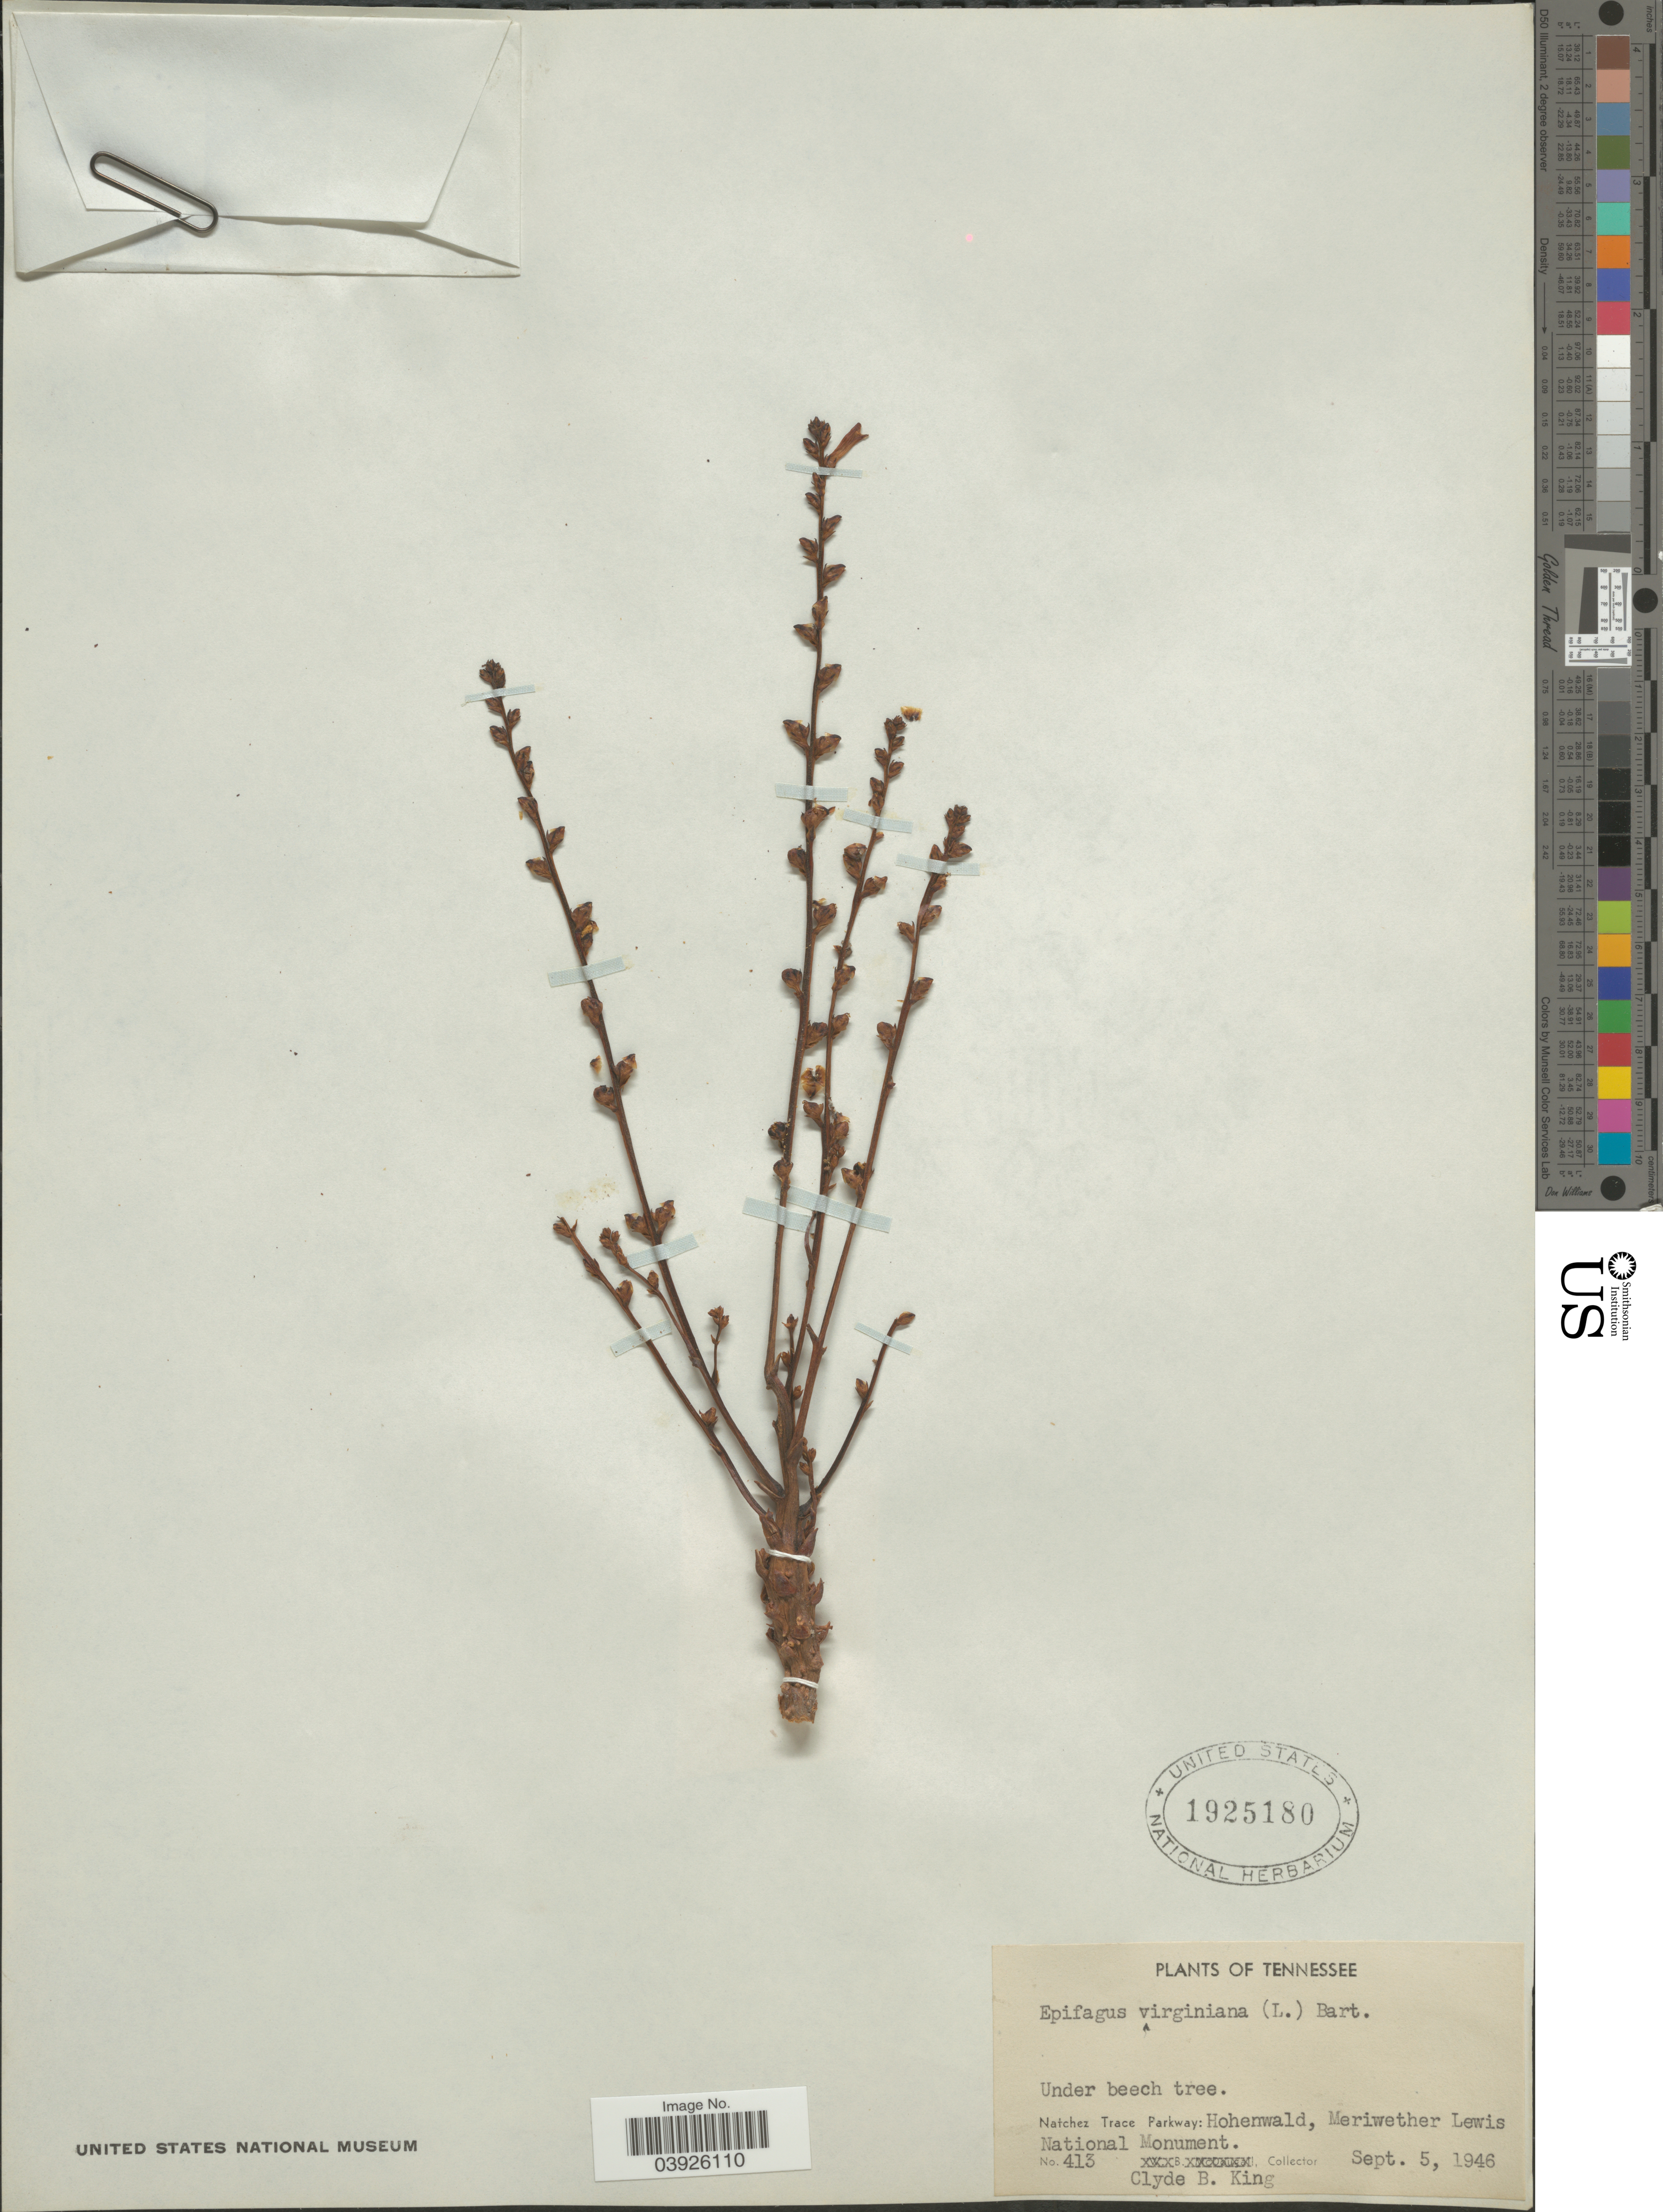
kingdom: Plantae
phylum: Tracheophyta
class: Magnoliopsida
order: Lamiales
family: Orobanchaceae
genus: Epifagus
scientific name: Epifagus virginiana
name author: (L.) W.P.C. Barton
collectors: C. King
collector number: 413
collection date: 1946-09-05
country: United States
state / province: Tennessee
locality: Natchez Trace Parkway: Hohenwald, Meriwether Lewis National Monument.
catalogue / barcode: US 1925180